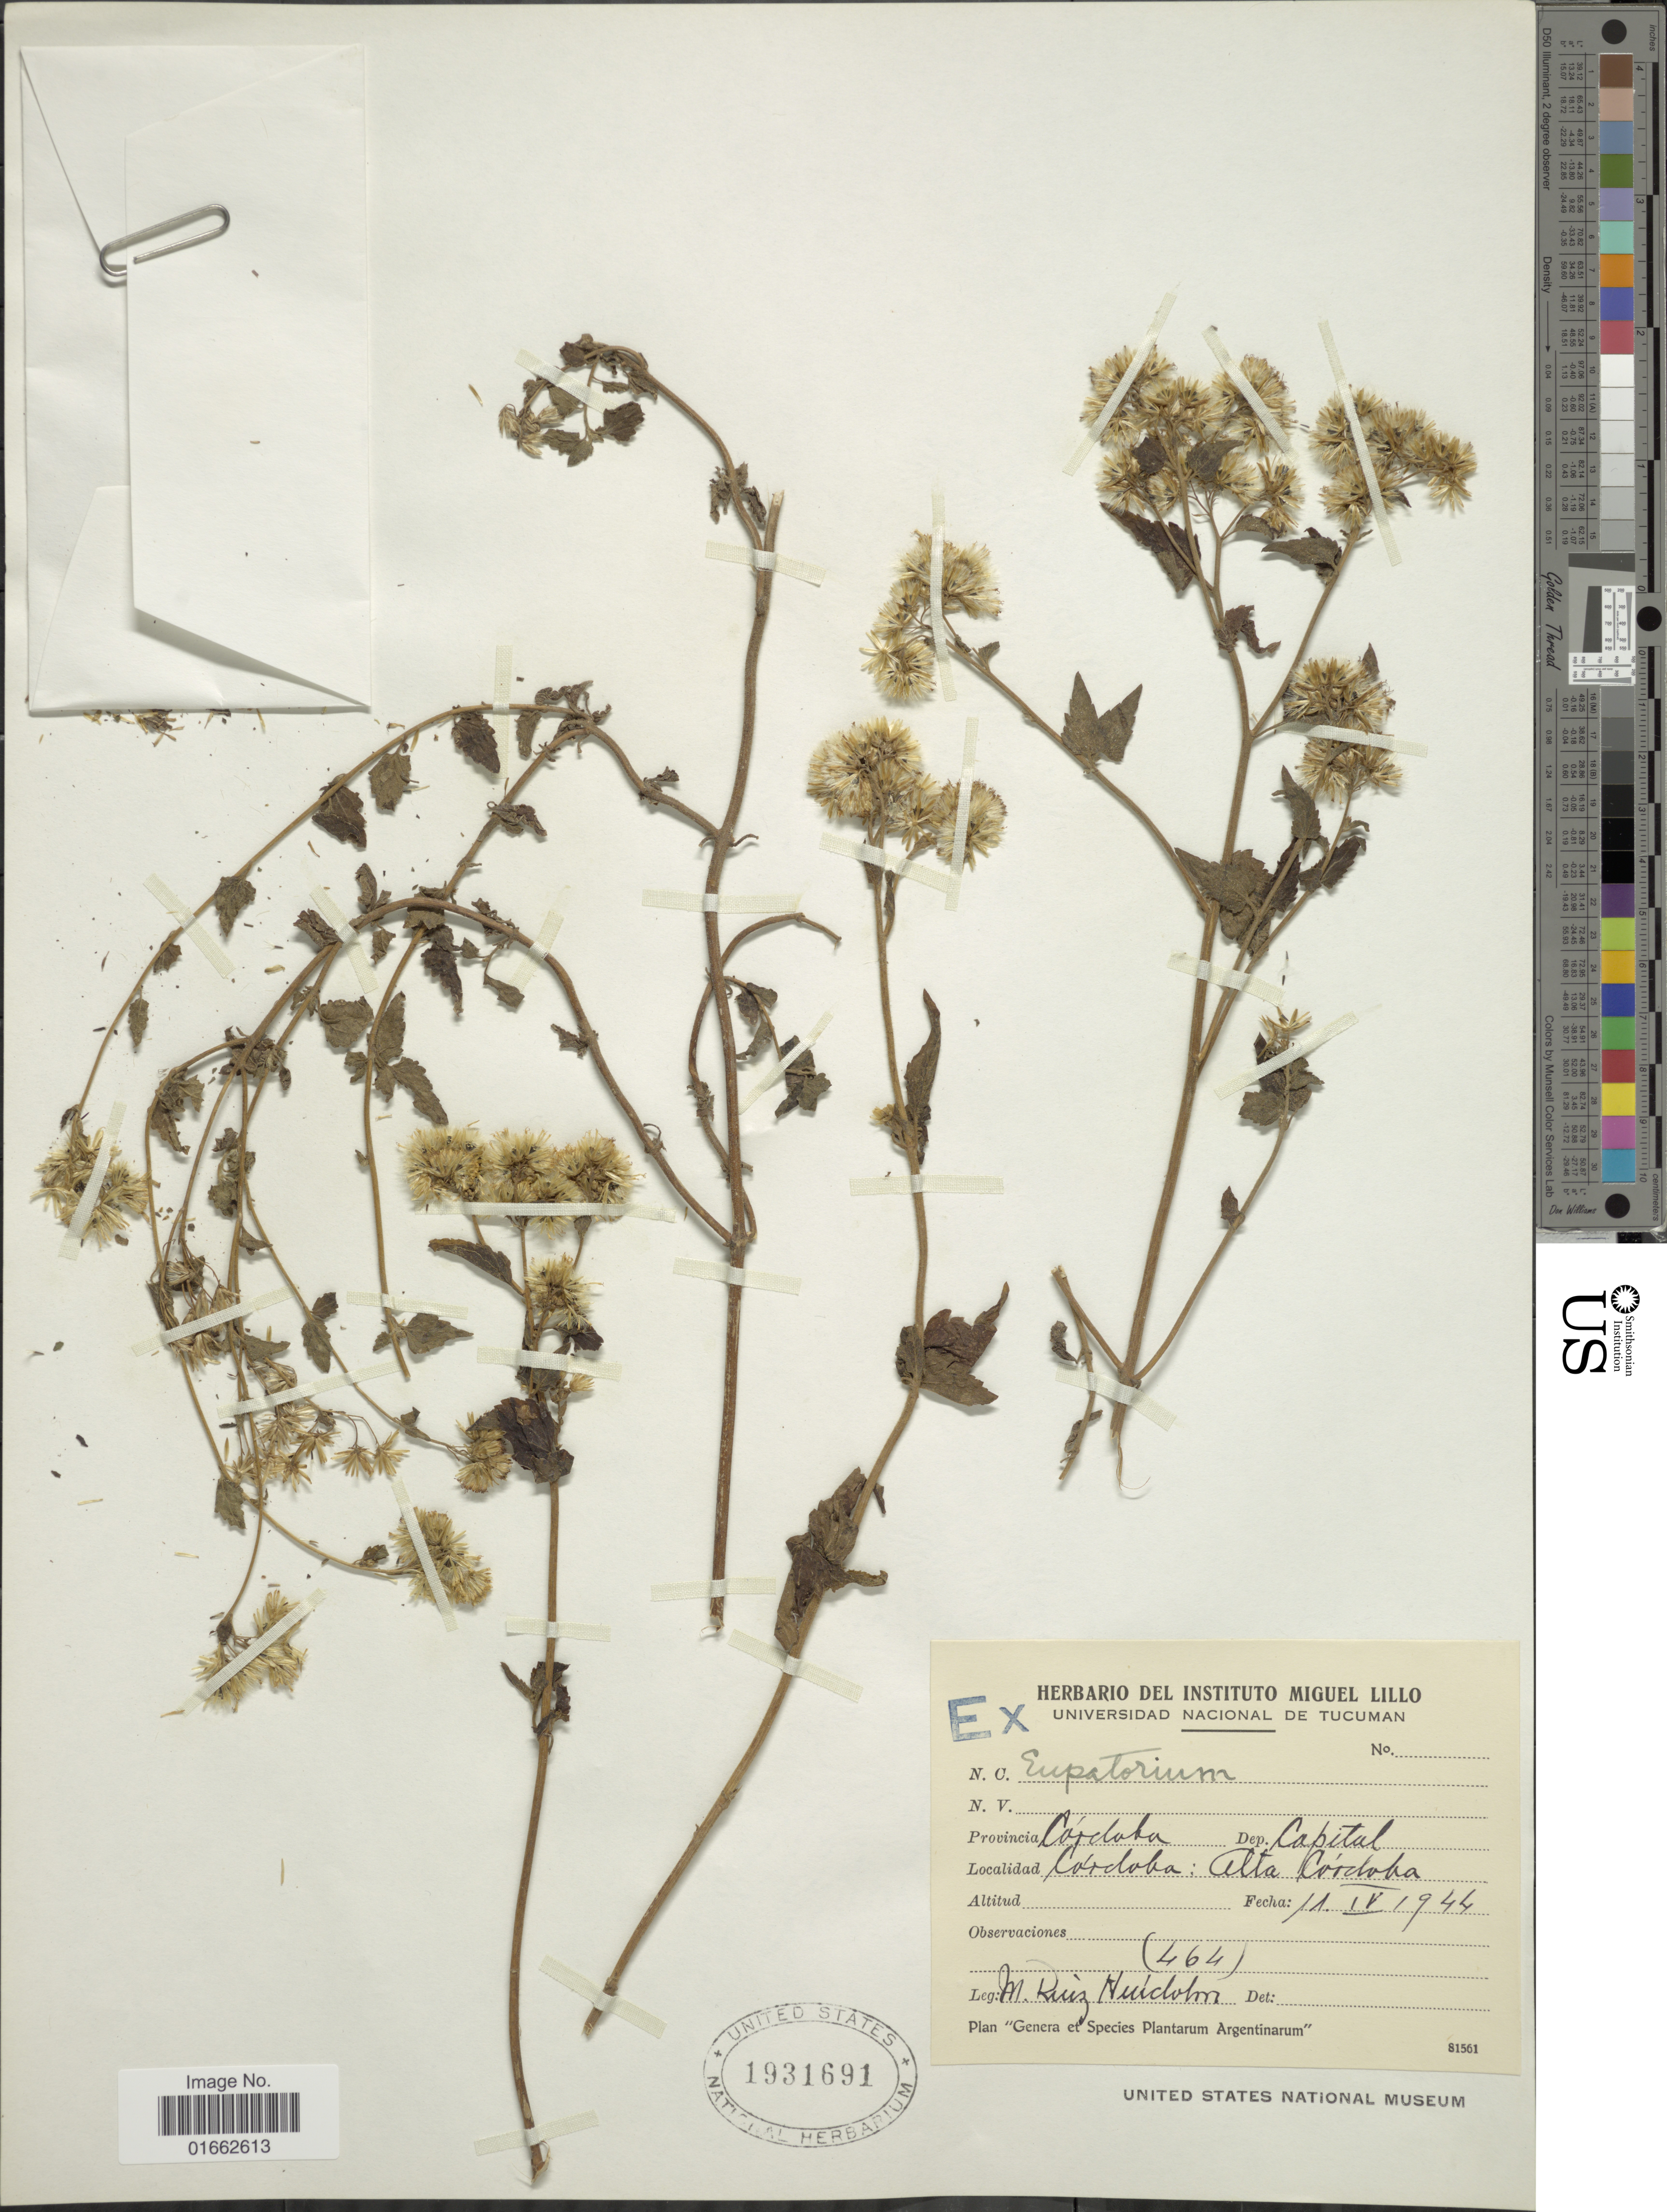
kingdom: Plantae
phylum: Tracheophyta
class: Magnoliopsida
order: Asterales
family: Asteraceae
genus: Fleischmannia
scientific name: Fleischmannia prasiifolia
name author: (Griseb.) R.M. King & H. Rob.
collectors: M. Ruiz Huidobro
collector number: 464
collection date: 1944-04-11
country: Colombia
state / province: Córdoba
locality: Dep. Capital, Córdoba: Alta Córdoba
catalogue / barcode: US 1931691